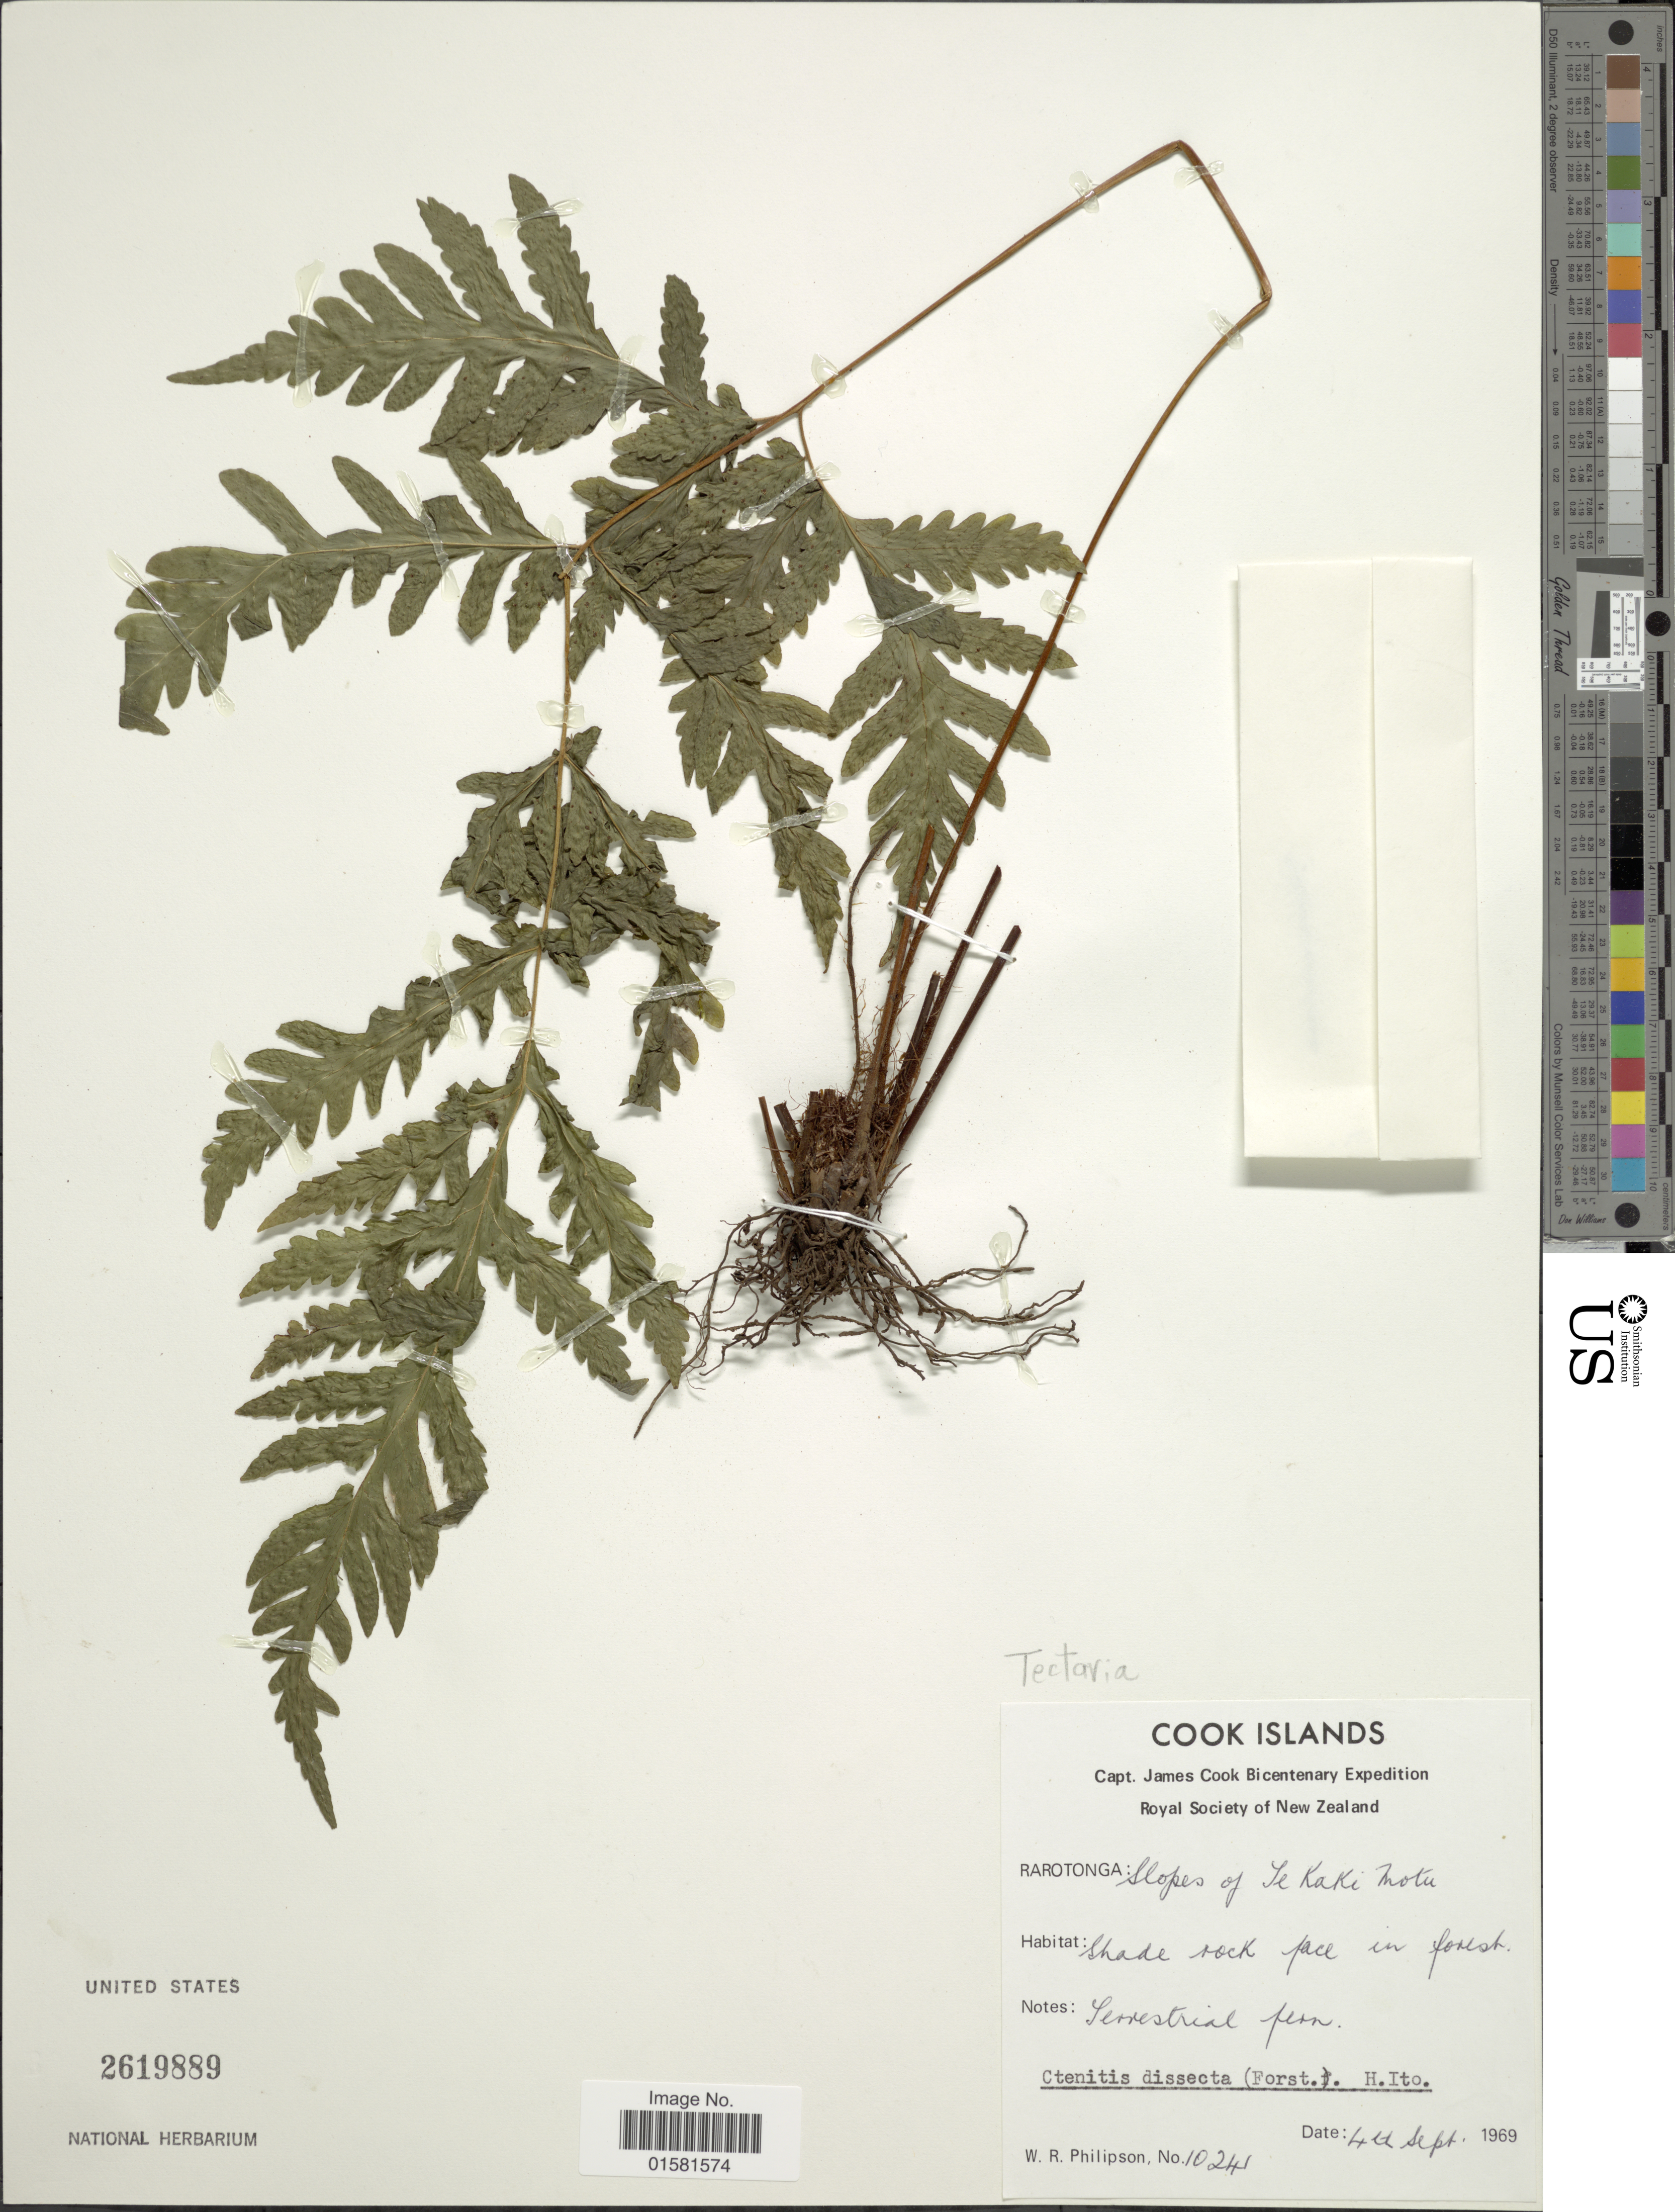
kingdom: Plantae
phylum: Tracheophyta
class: Polypodiopsida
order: Polypodiales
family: Tectariaceae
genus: Tectaria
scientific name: Tectaria sp.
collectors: W. R. Philipson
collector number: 10241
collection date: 1969-09-04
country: Cook Islands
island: Rarotonga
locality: Rarotonga: Slopes of Se Kaki Motu [interpreted]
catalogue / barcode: US 2619889